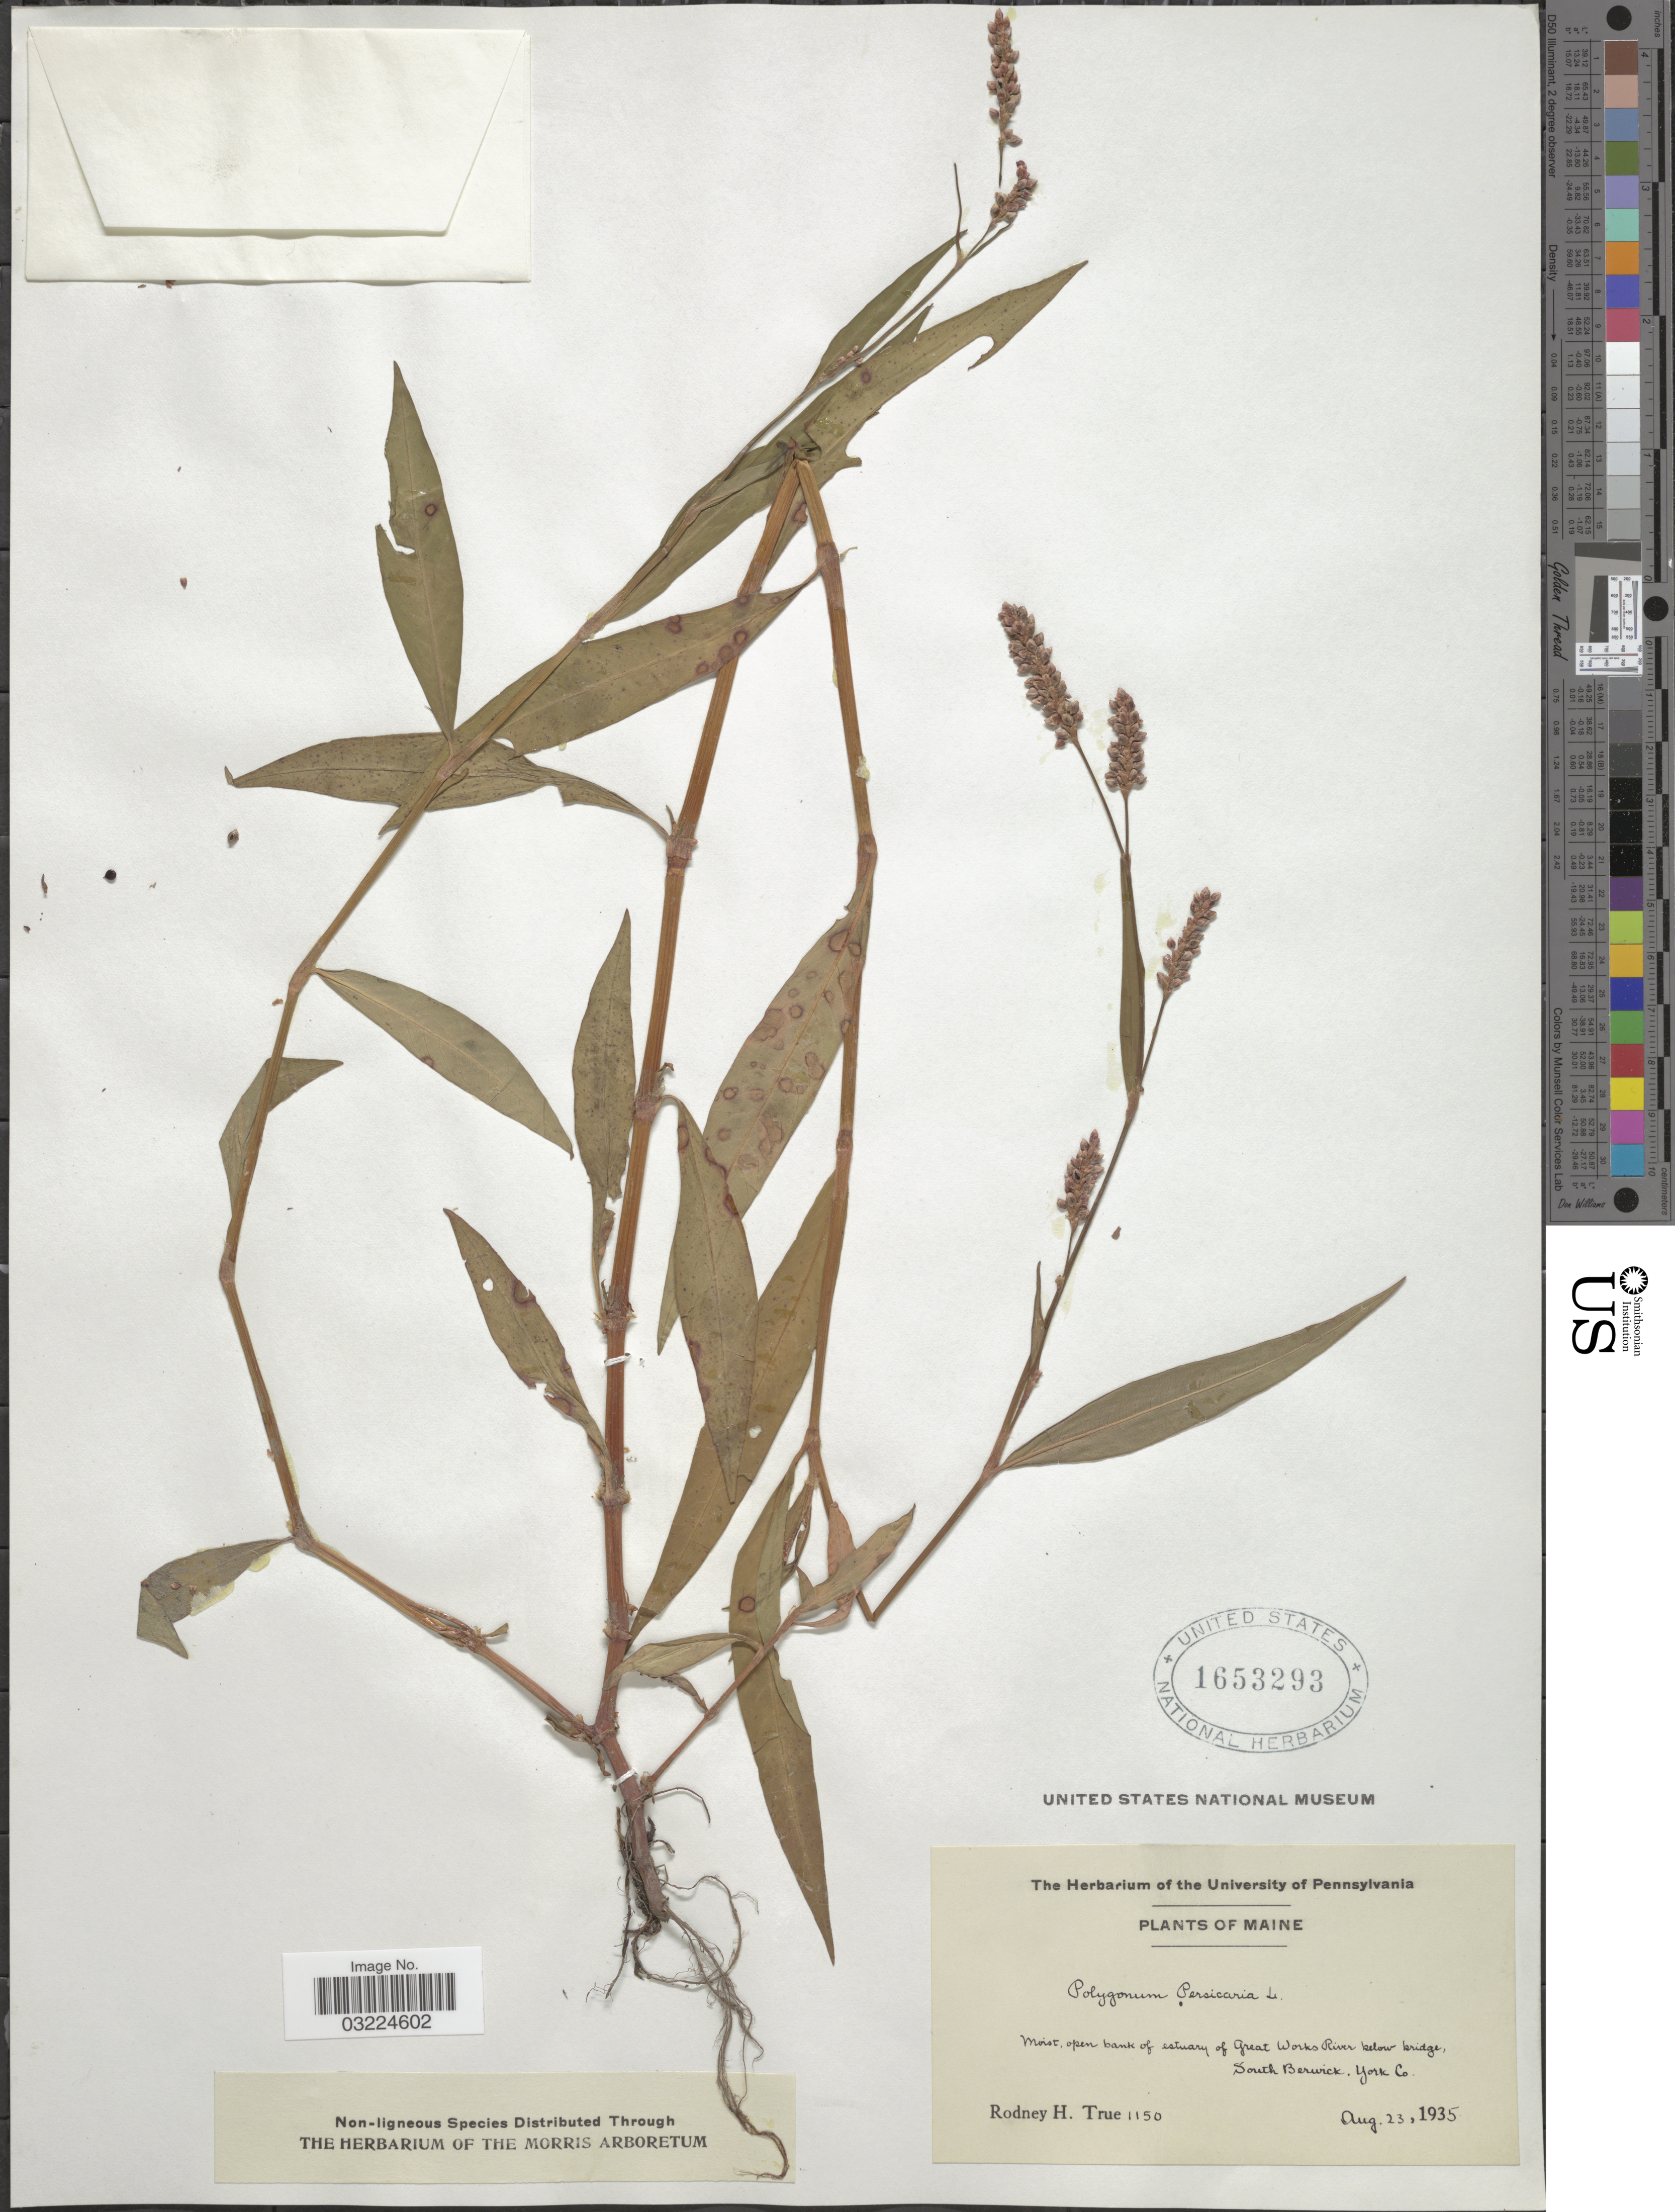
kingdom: Plantae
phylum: Tracheophyta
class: Magnoliopsida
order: Caryophyllales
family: Polygonaceae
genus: Persicaria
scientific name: Persicaria maculosa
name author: S.F. Gray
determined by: Atha, D. E.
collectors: R. H. True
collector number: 1150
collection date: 1935-08-23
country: United States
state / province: Maine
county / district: York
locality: Moist open bank of estuary of Great Works River below bridge, South Berwick, York Co.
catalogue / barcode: US 1653293